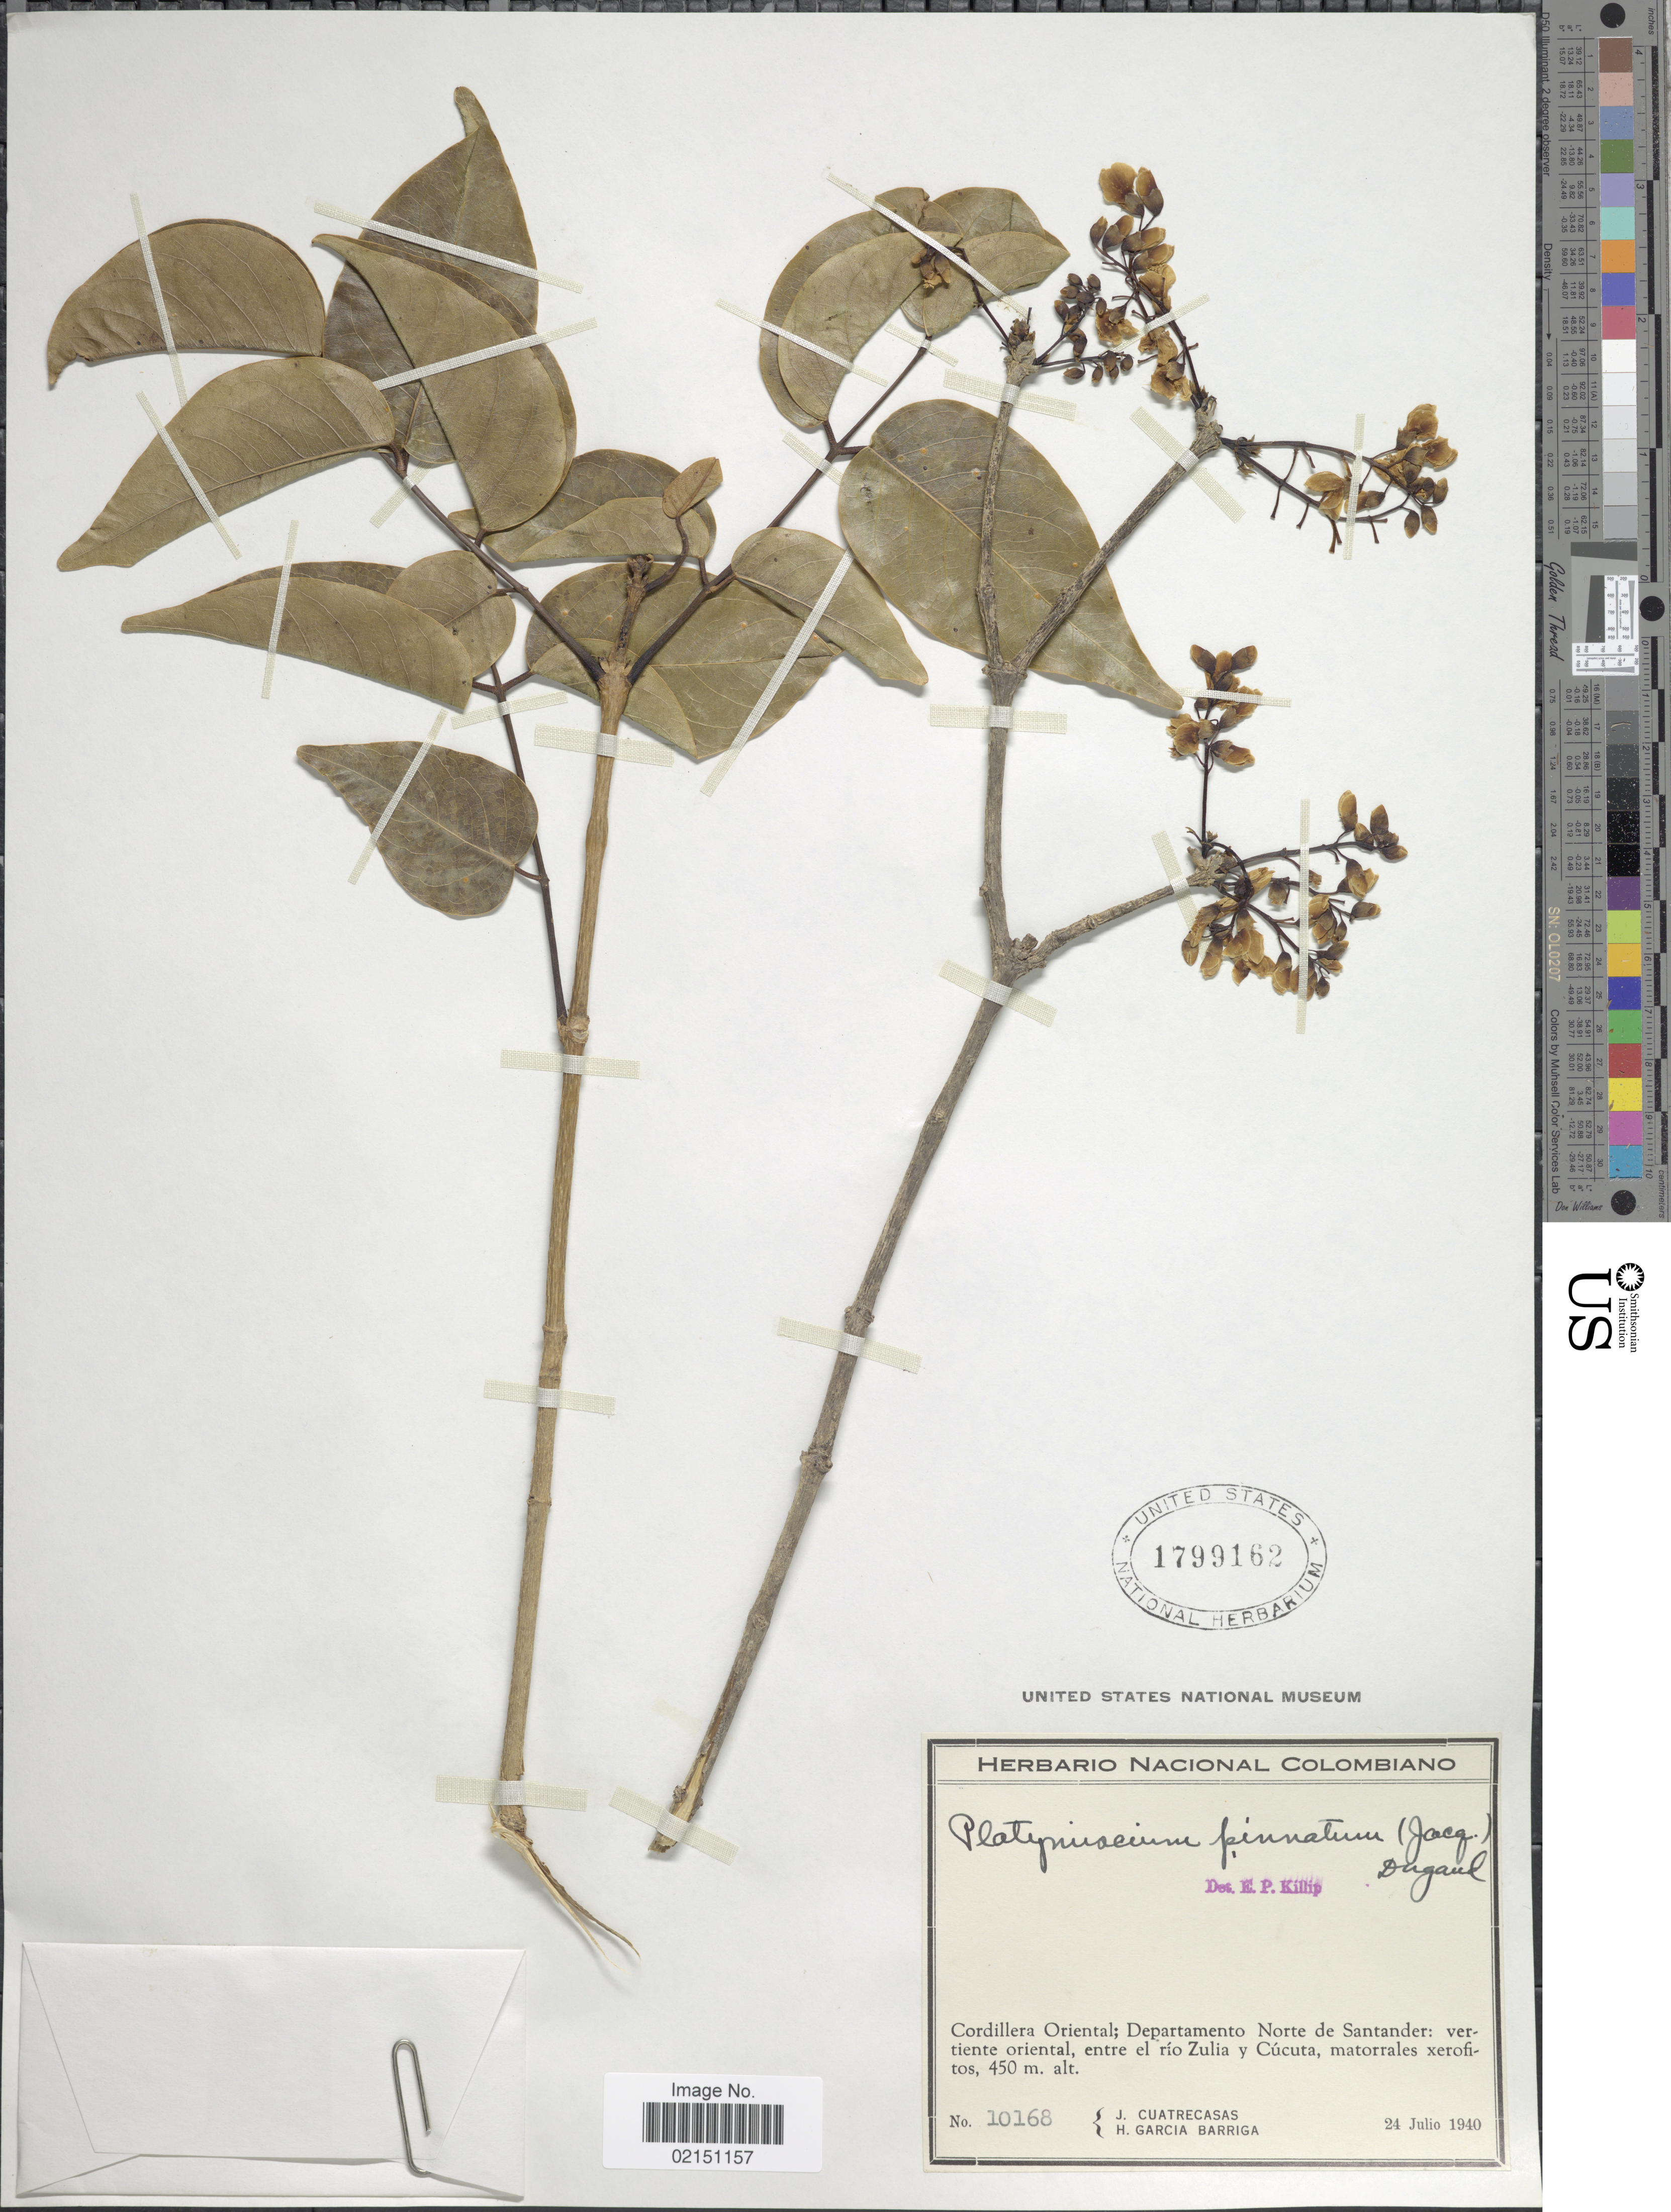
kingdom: Plantae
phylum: Tracheophyta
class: Magnoliopsida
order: Fabales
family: Fabaceae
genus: Platymiscium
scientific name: Platymiscium pinnatum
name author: (Jacq.) Dugand G.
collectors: J. Cuatrecasas & H. García Barriga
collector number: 10168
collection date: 1940-07-24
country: Colombia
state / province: Norte de Santander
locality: Cordillera Oriental: vertiente oriental, entre el rio Zulia y Cucuta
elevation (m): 450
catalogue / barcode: US 1799162